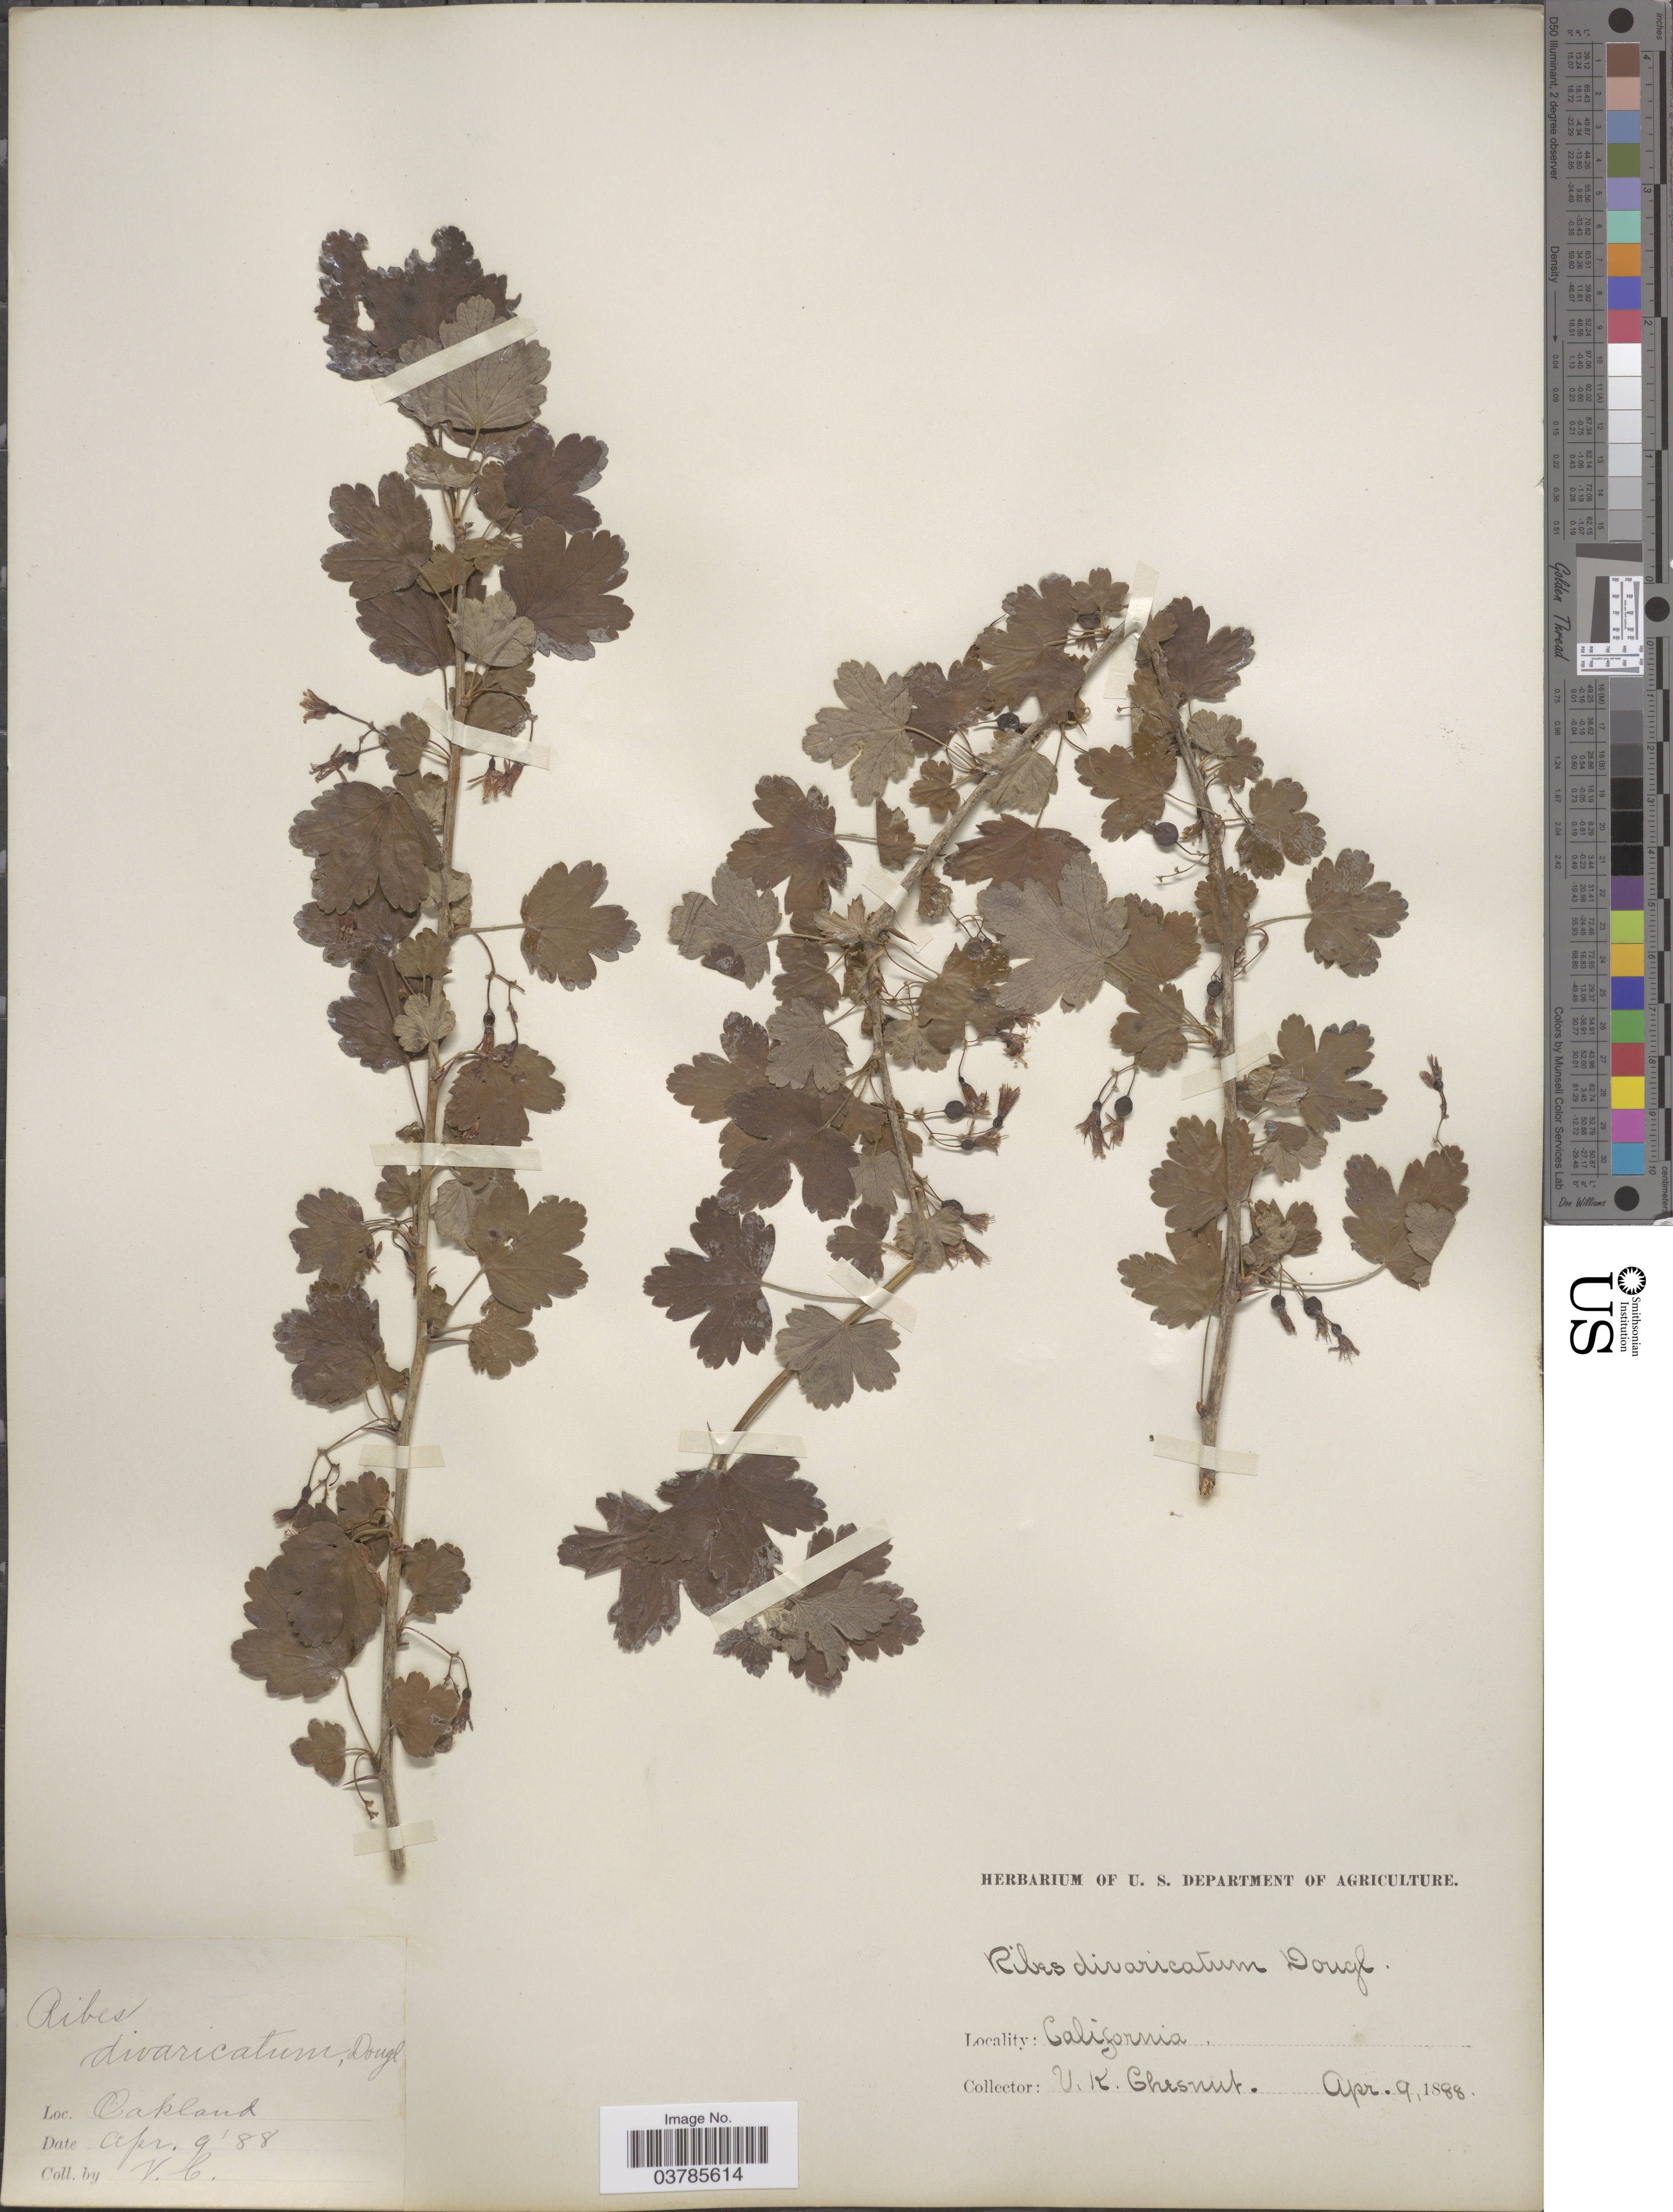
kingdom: Plantae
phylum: Tracheophyta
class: Magnoliopsida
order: Saxifragales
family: Grossulariaceae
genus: Ribes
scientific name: Ribes divaricatum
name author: Douglas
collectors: V. Chesnut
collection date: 1888-04-09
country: United States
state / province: California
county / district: Alameda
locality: Oakland.